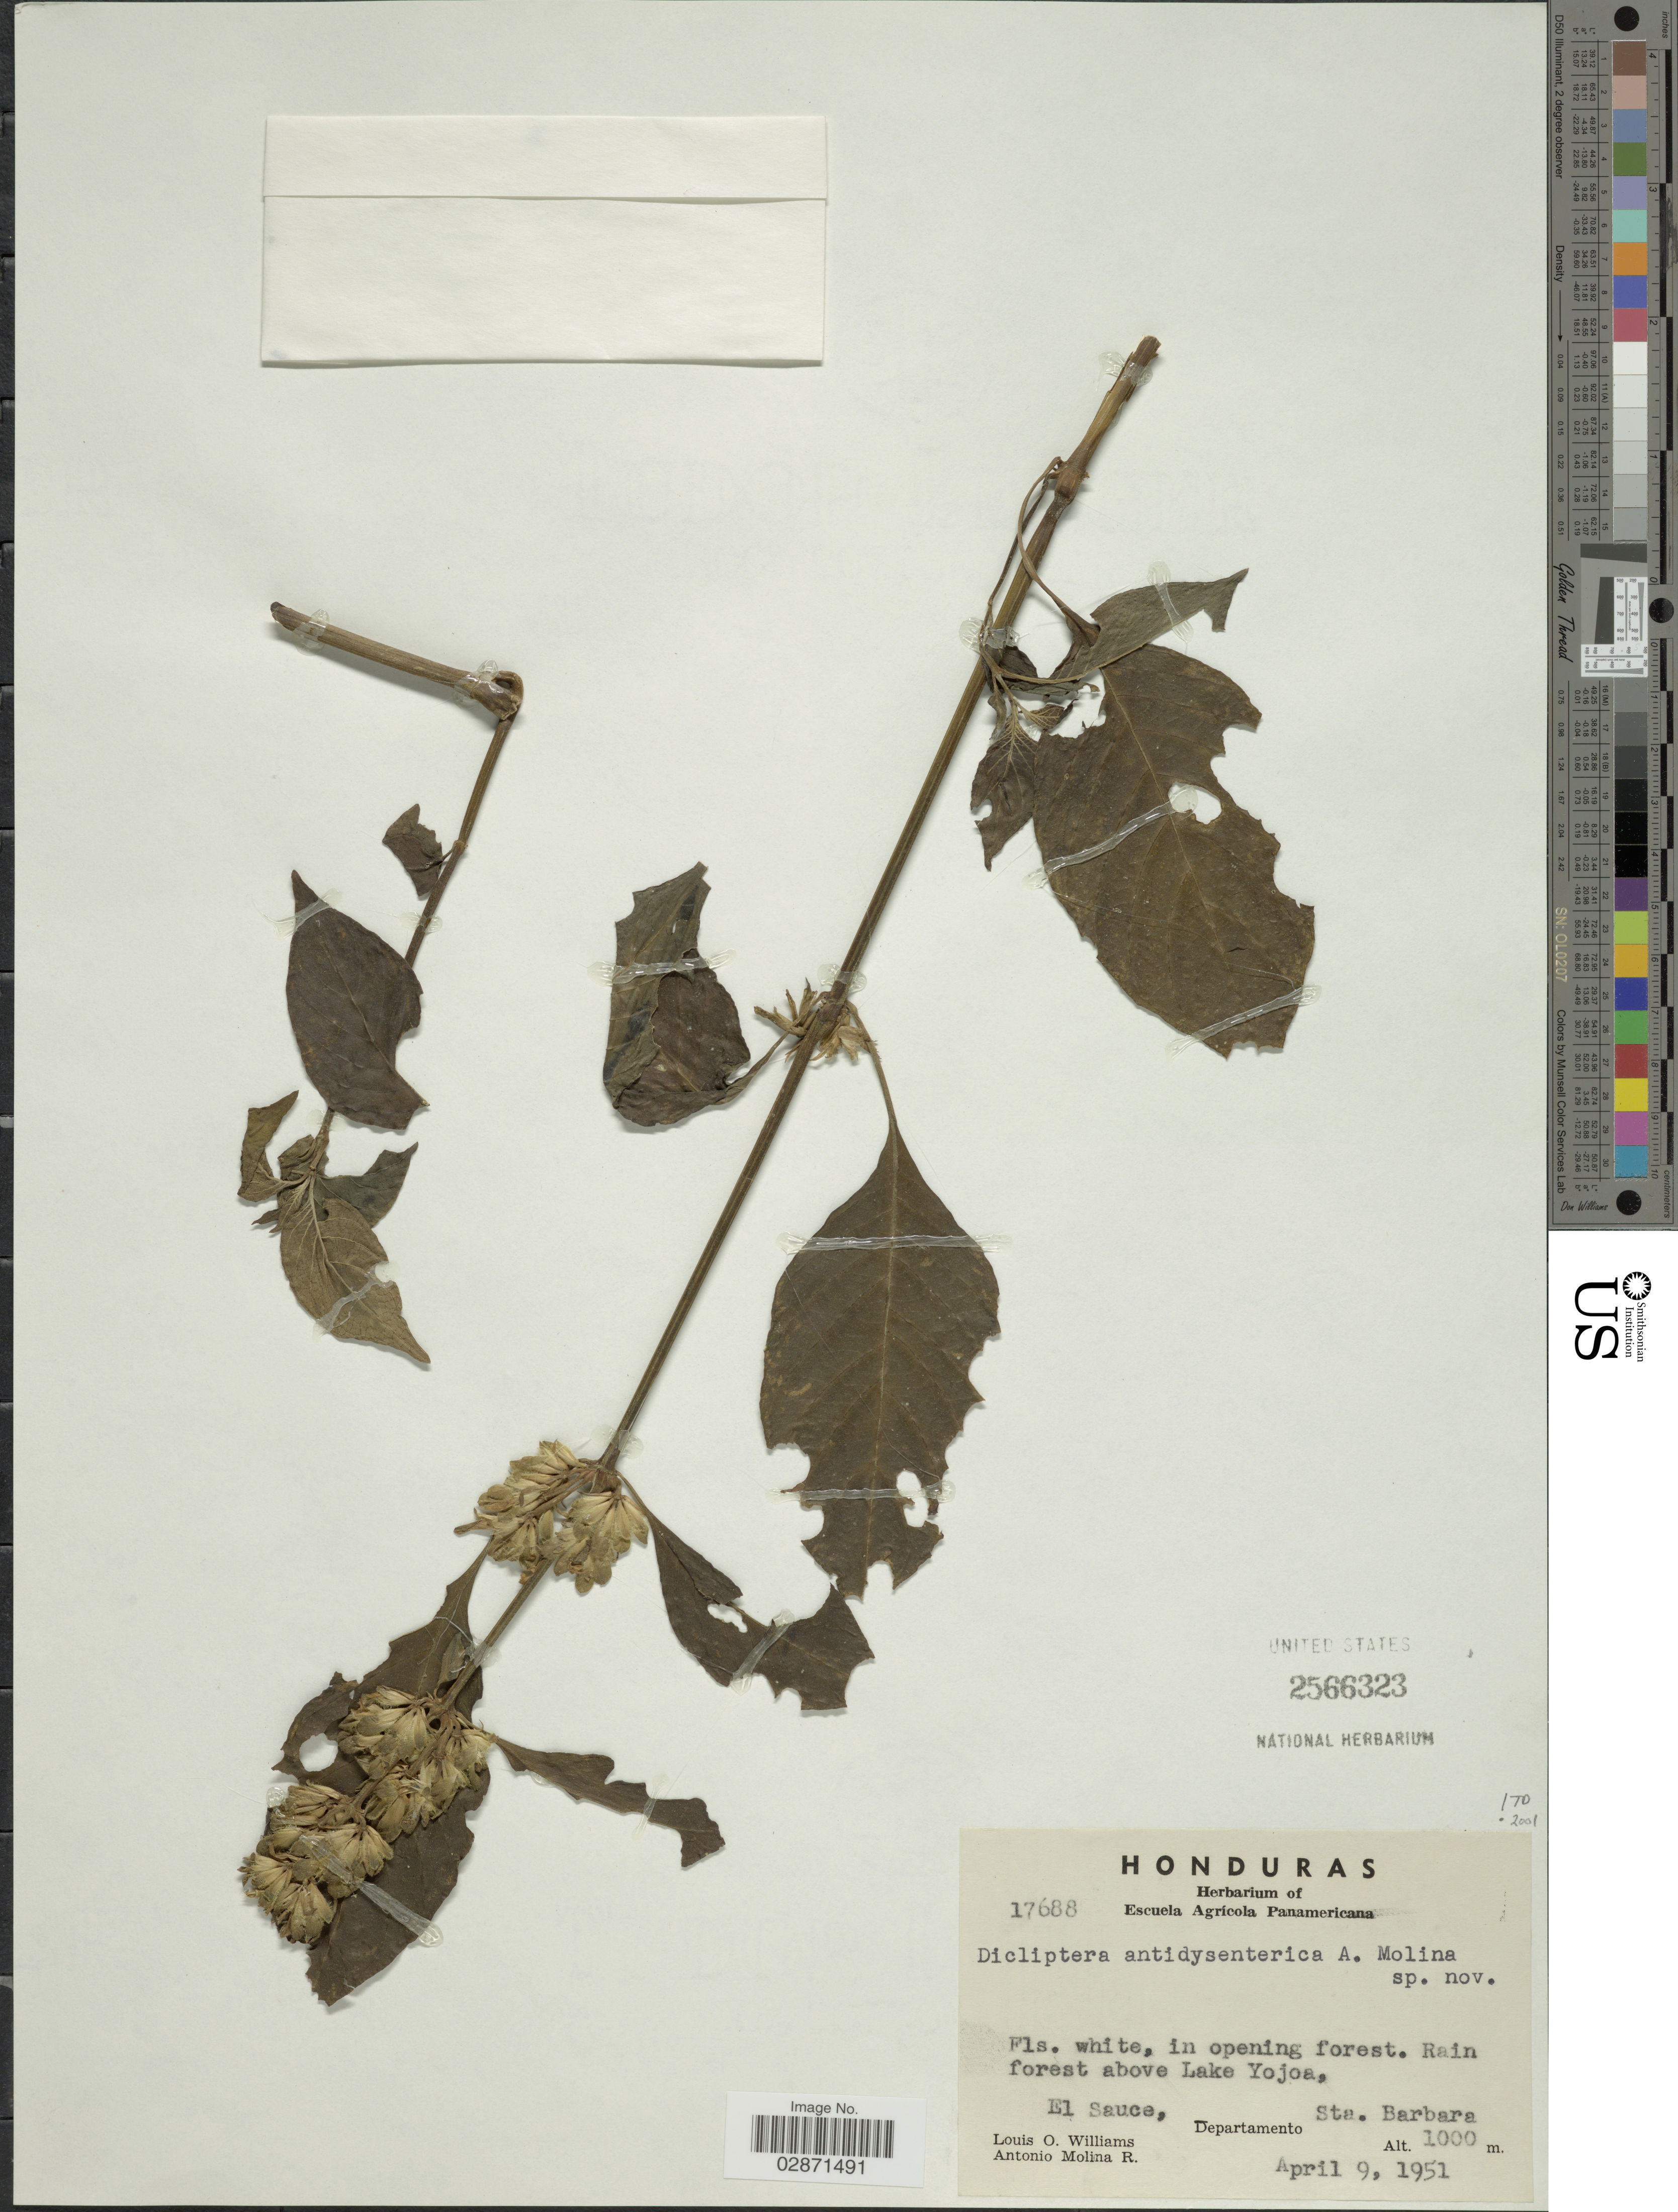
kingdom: Plantae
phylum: Tracheophyta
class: Magnoliopsida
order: Lamiales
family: Acanthaceae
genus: Dicliptera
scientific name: Dicliptera antidysenterica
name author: Ant. Molina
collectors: L. O. Williams & A. Molina R.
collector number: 17688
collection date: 1951-04-09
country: Honduras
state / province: Santa Bárbara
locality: Rain forest above Lake Yojoa, El Sauce, Departamento Sta. Barbara.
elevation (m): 1000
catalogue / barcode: US 2566323